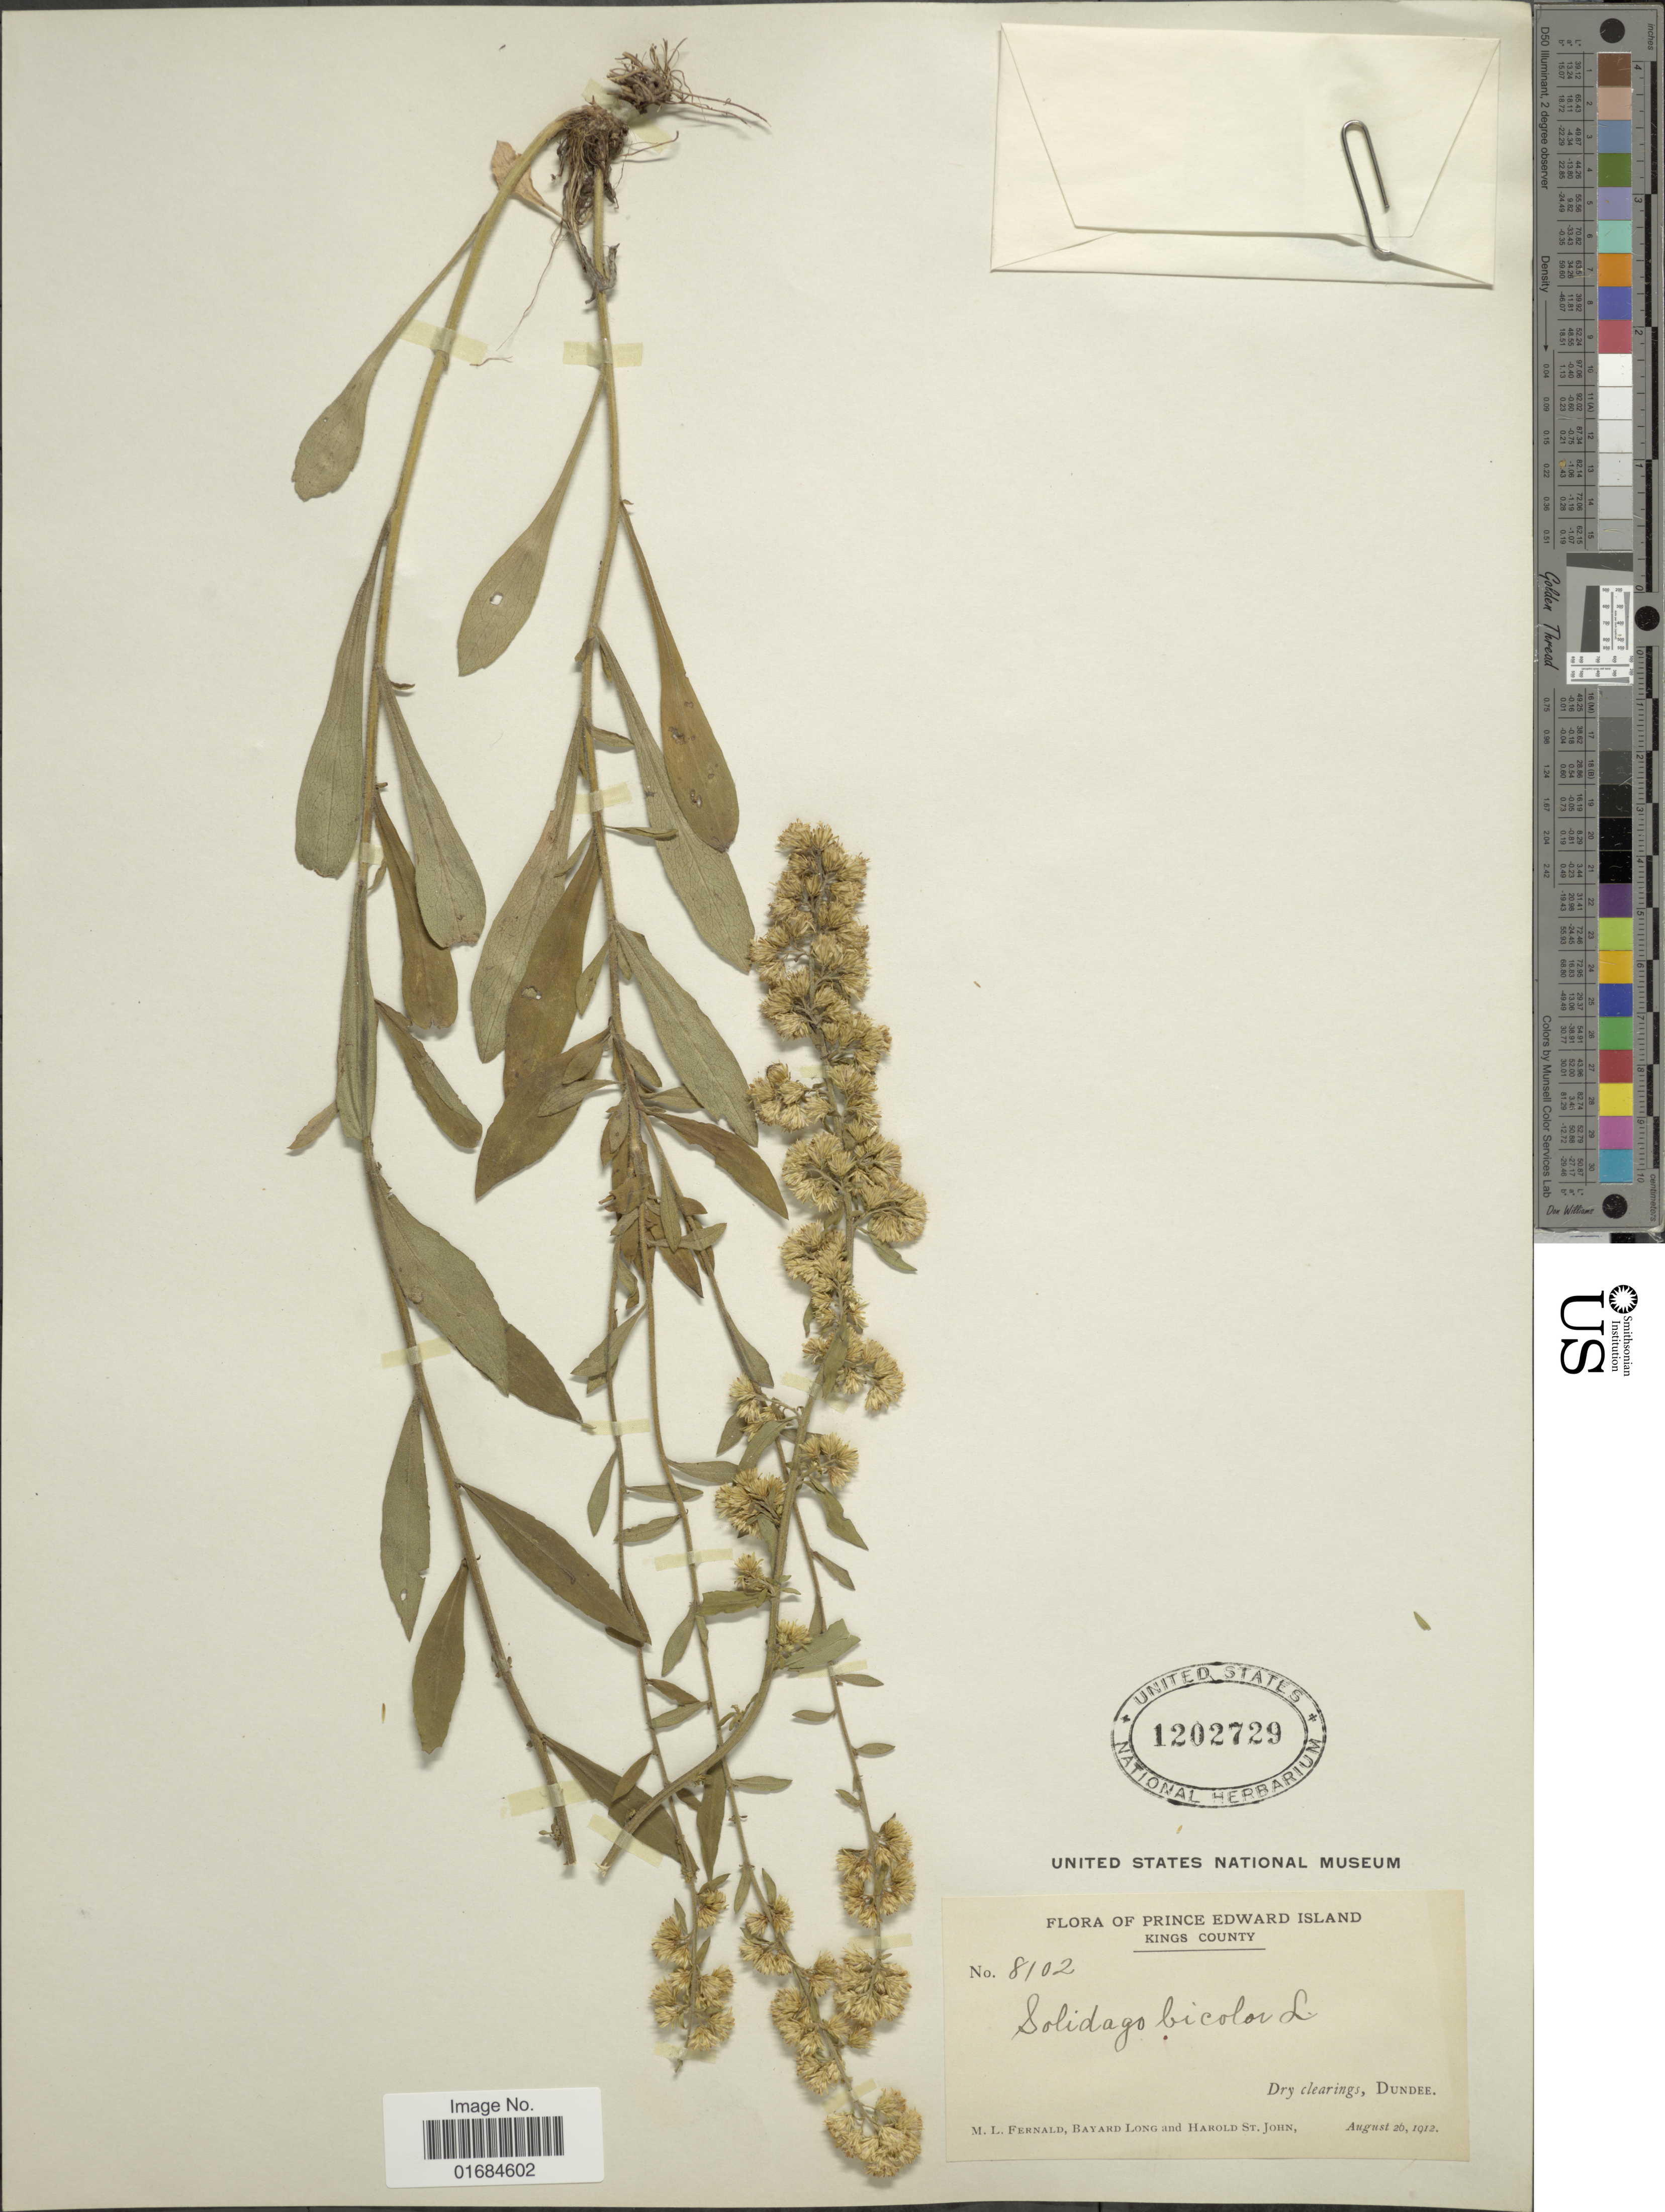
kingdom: Plantae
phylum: Tracheophyta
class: Magnoliopsida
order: Asterales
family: Asteraceae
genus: Solidago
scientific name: Solidago bicolor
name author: L.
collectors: M. L. Fernald, B. Long & H. St. John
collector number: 8102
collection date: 1912-08-20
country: Canada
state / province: Prince Edward Island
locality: Kings County, Dry Clearings, Dundee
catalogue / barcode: US 1202729